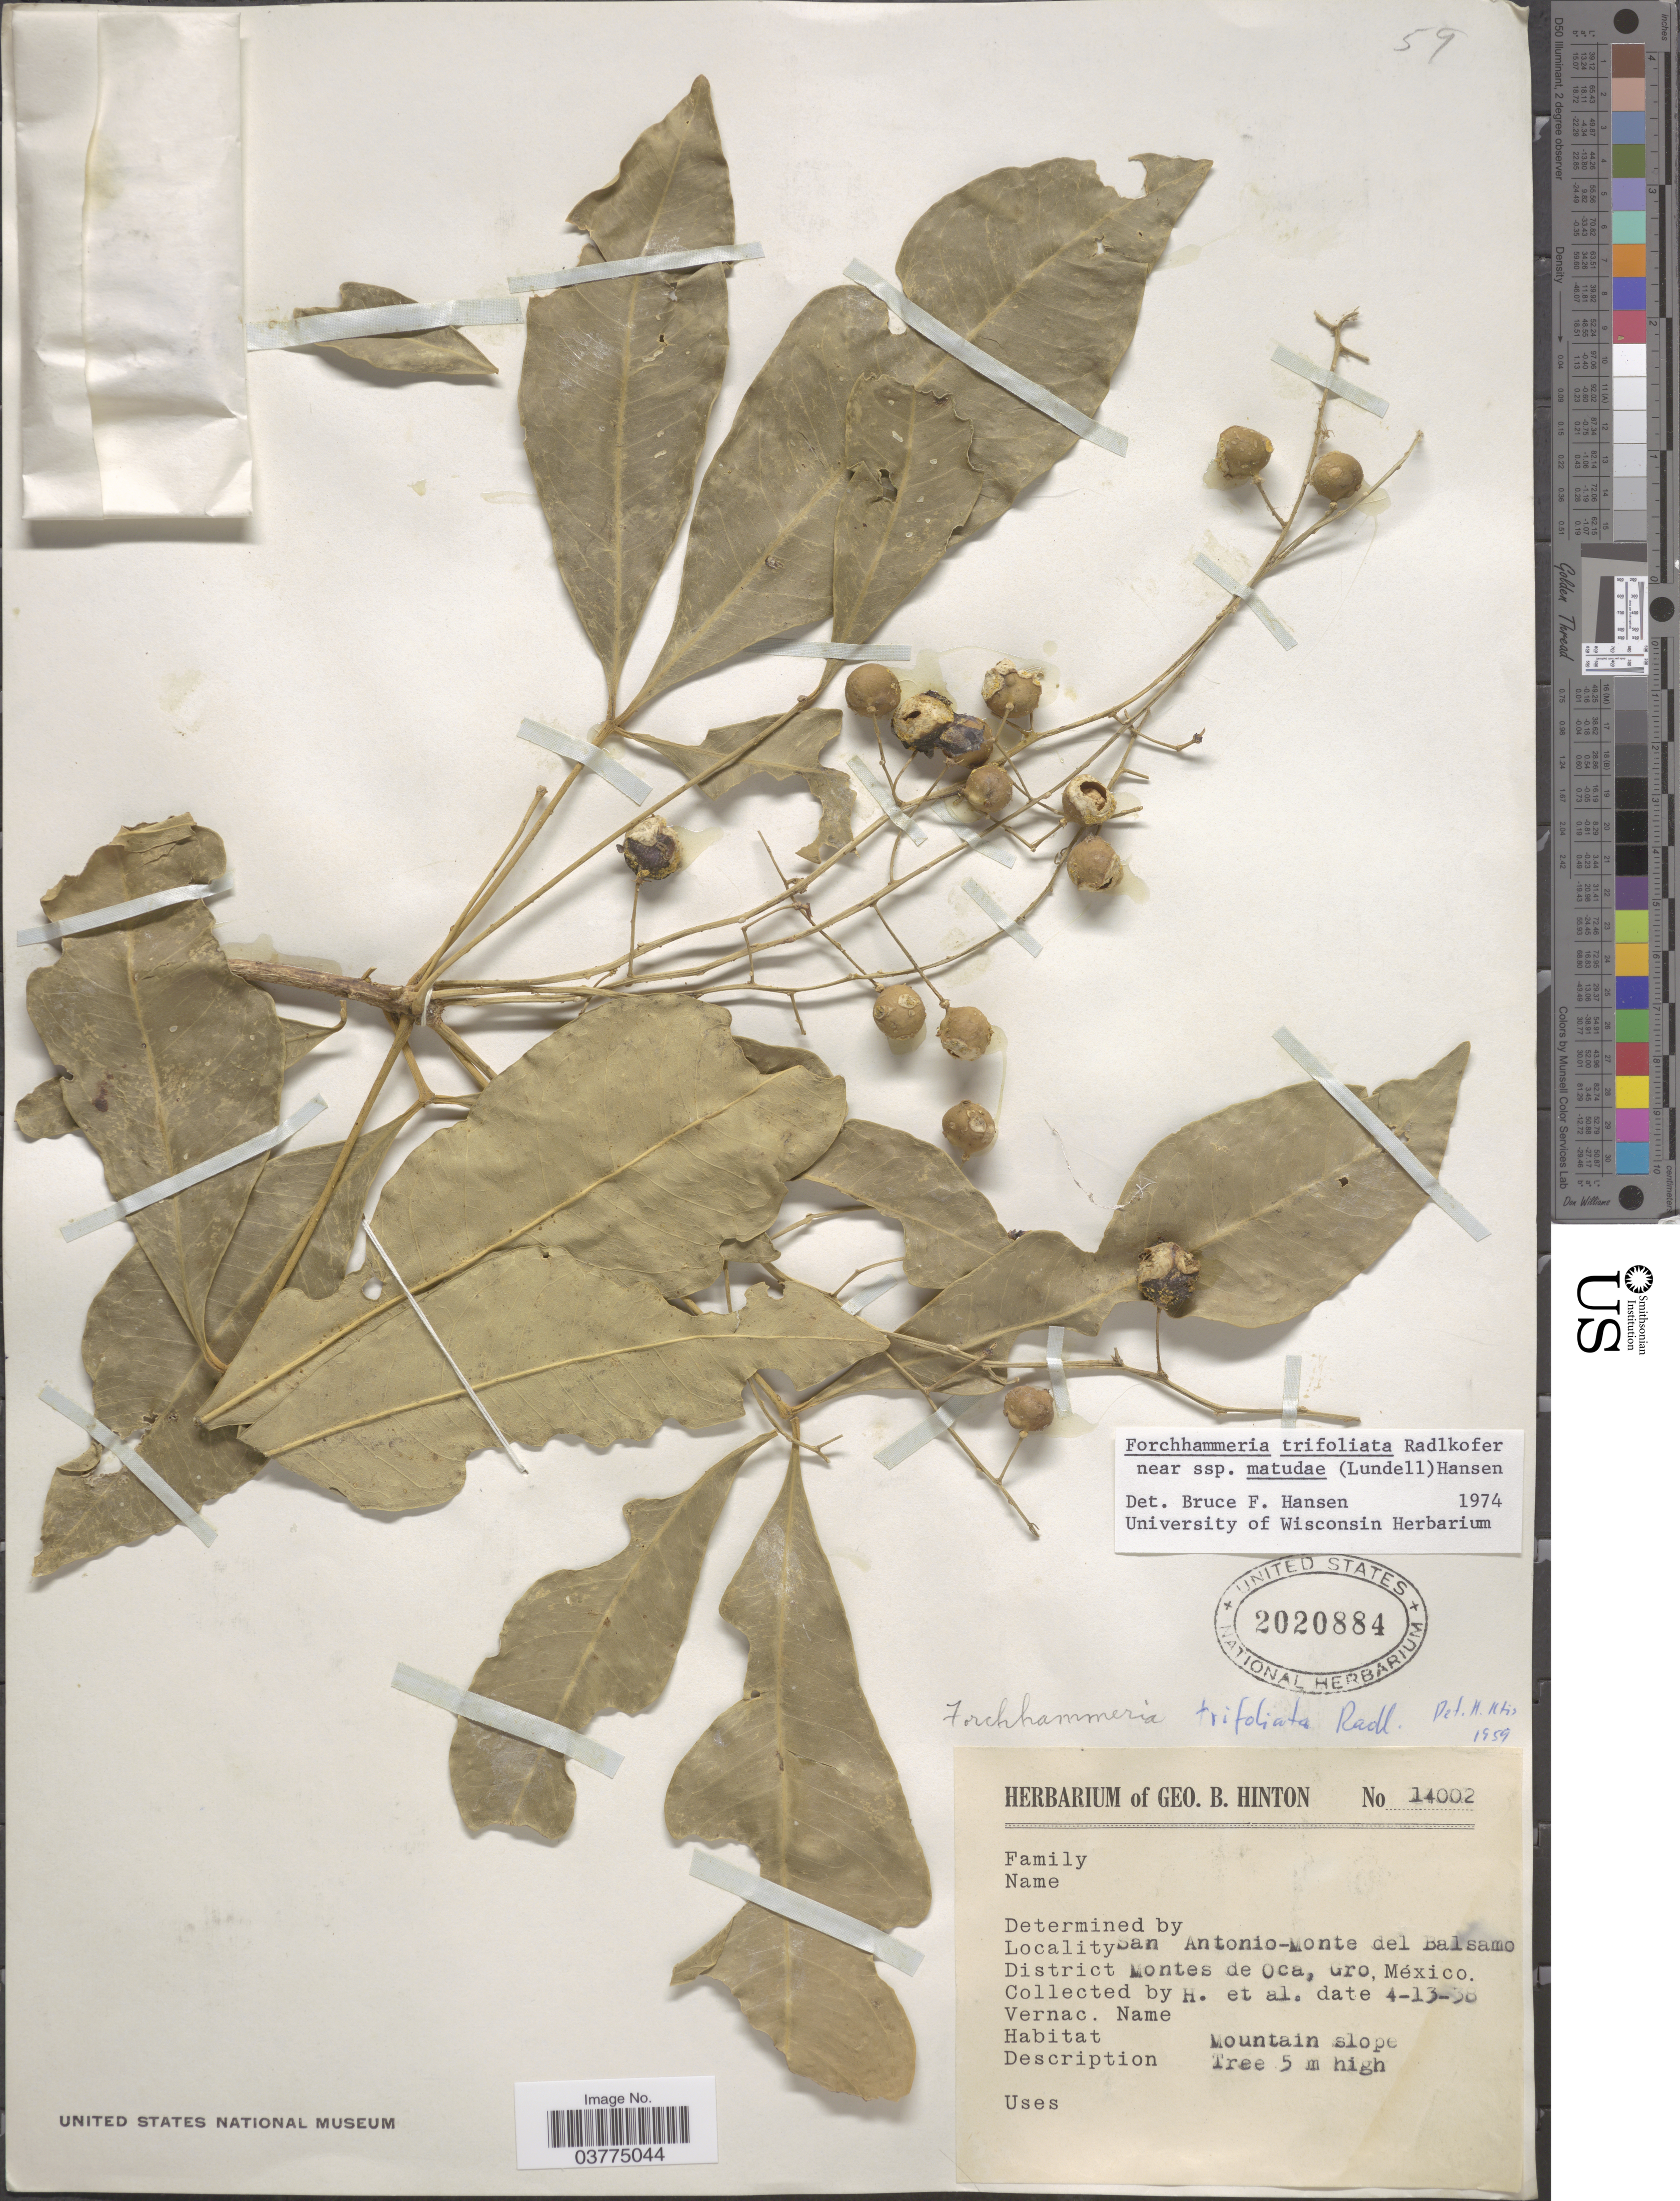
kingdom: Plantae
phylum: Tracheophyta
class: Magnoliopsida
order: Brassicales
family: Stixaceae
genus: Forchhammeria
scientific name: Forchhammeria trifoliata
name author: Radlk.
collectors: G. B. Hinton & et al.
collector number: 14002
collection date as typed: Transcribed d/m/y: 13/4/38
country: Mexico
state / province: Guerrero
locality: San Antonio-Monte del Balsamo. District Montes de Oca. Mountain slope.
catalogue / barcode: US 2020884